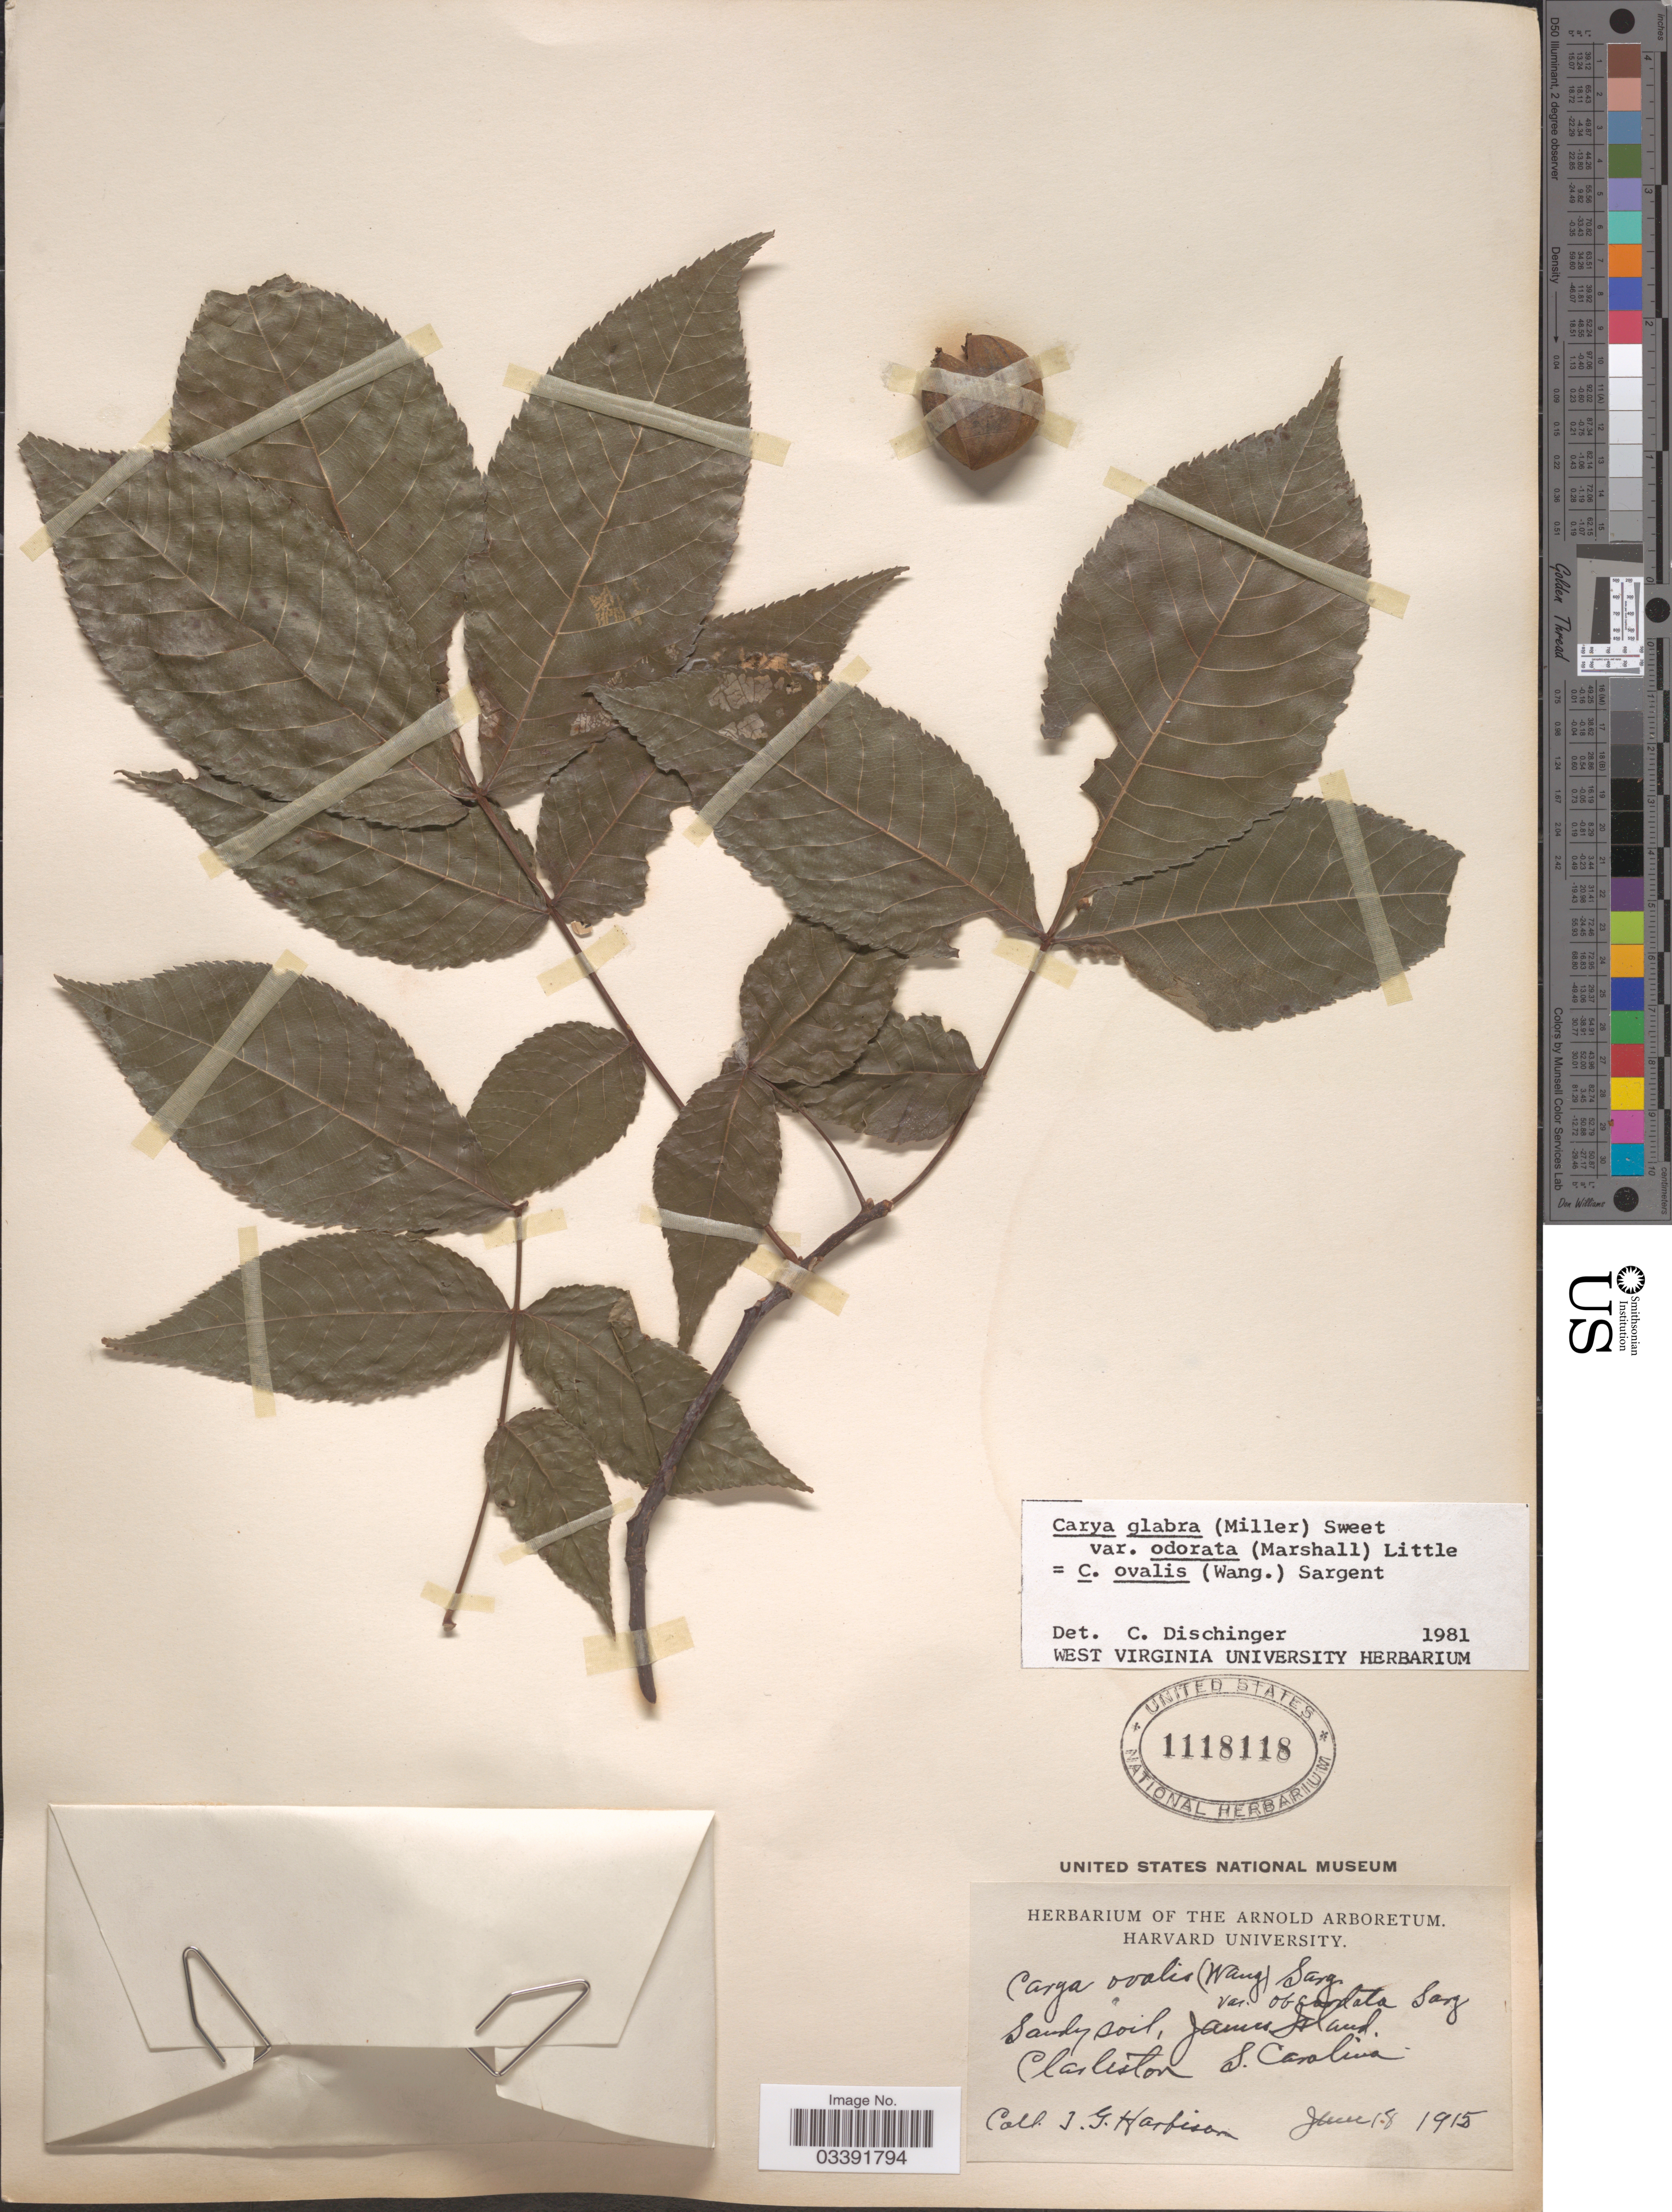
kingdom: Plantae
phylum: Tracheophyta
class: Magnoliopsida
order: Fagales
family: Juglandaceae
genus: Carya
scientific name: Carya glabra var. odorata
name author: (Marshall) Little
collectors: T. Harbison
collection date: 1915-06-18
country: United States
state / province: South Carolina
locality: James Island. Charleston.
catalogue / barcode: US 1118118